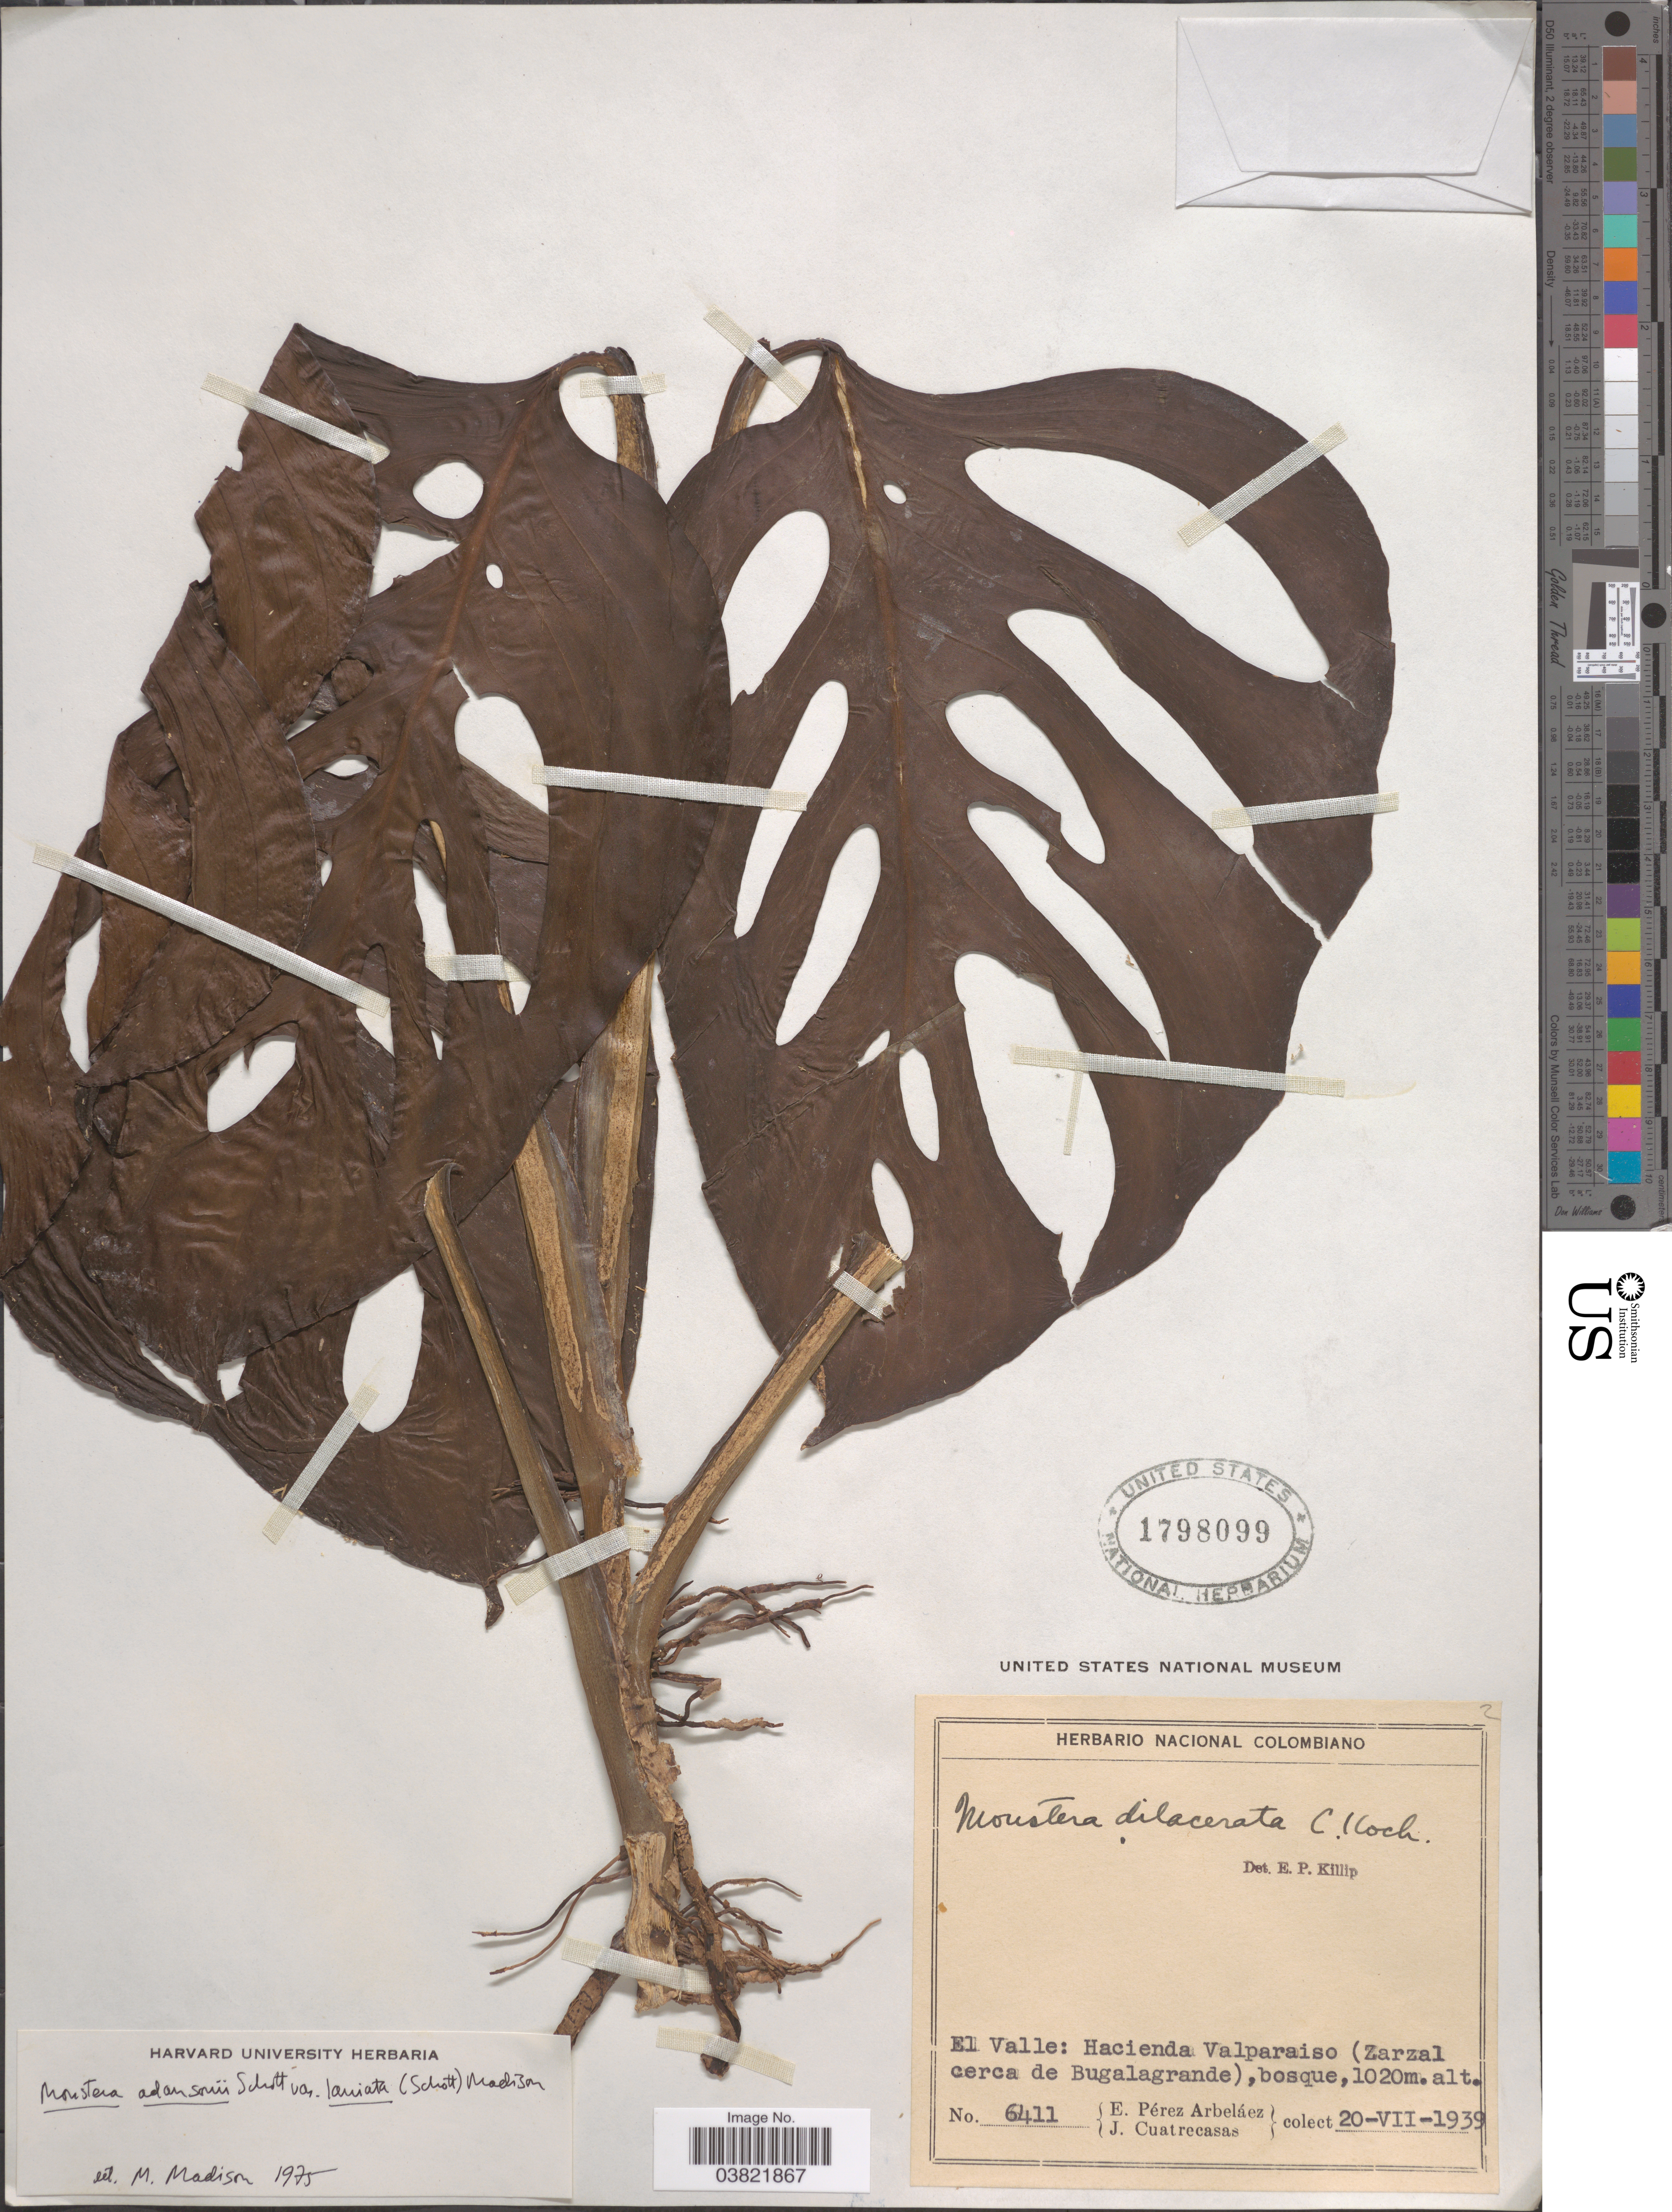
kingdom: Plantae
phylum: Tracheophyta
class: Liliopsida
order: Alismatales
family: Araceae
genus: Monstera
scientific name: Monstera adansonii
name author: Schott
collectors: E. Pérez Arbeláez & J. Cuatrecasas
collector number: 6411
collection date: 1939-07-20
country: Colombia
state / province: Valle del Cauca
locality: El Valle: Hacienda Valparaiso (Zarzal cerca de Bugalagrande).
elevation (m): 1020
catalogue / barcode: US 1798099